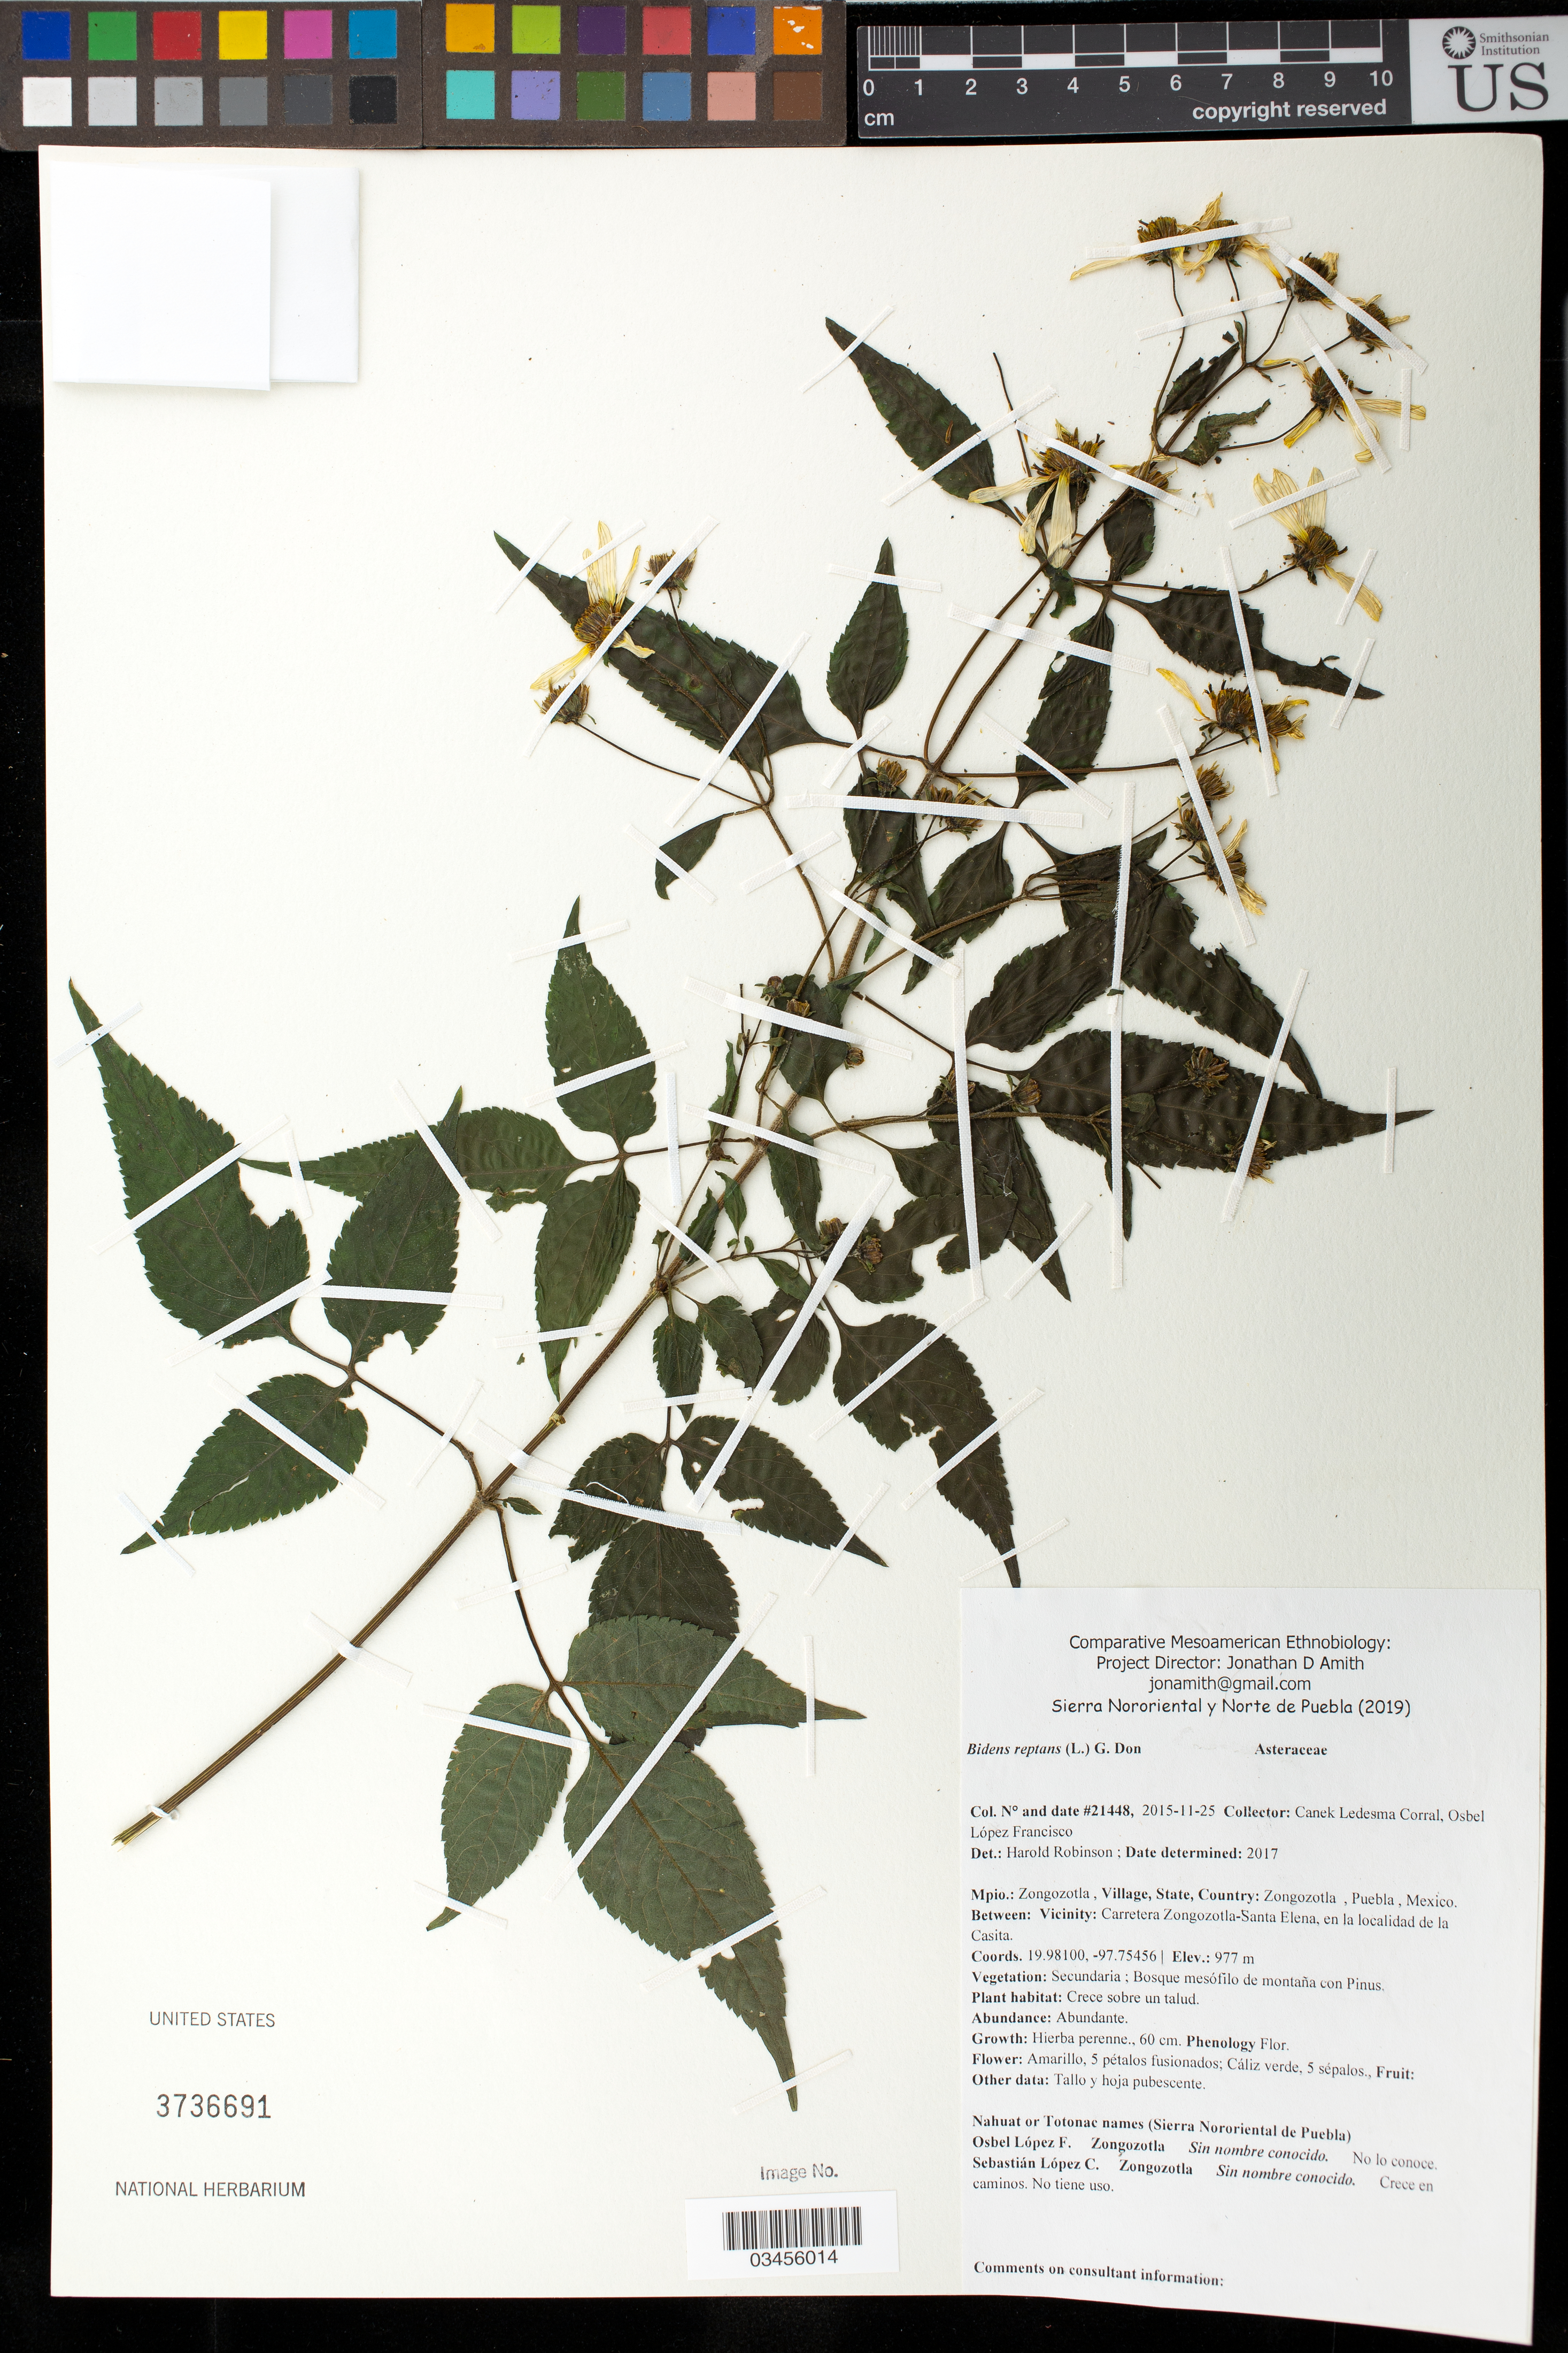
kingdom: Plantae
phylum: Tracheophyta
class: Magnoliopsida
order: Asterales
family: Asteraceae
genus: Bidens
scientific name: Bidens reptans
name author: (L.) G. Don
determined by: Robinson, Harold E., (US)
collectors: Canek Ledesma C. & O. López Francisco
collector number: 21448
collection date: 2015-11-25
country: México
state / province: Puebla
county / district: Zongozotla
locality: PUEBLO: Zongozotla; LOCALIDAD EXACTA: Carretera Zongozotla-Santa Elena, en la localidad de la Casita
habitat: Bosque mesófilo de montaña con Pinus | Crece sobre un talud.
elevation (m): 977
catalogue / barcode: US 3736691